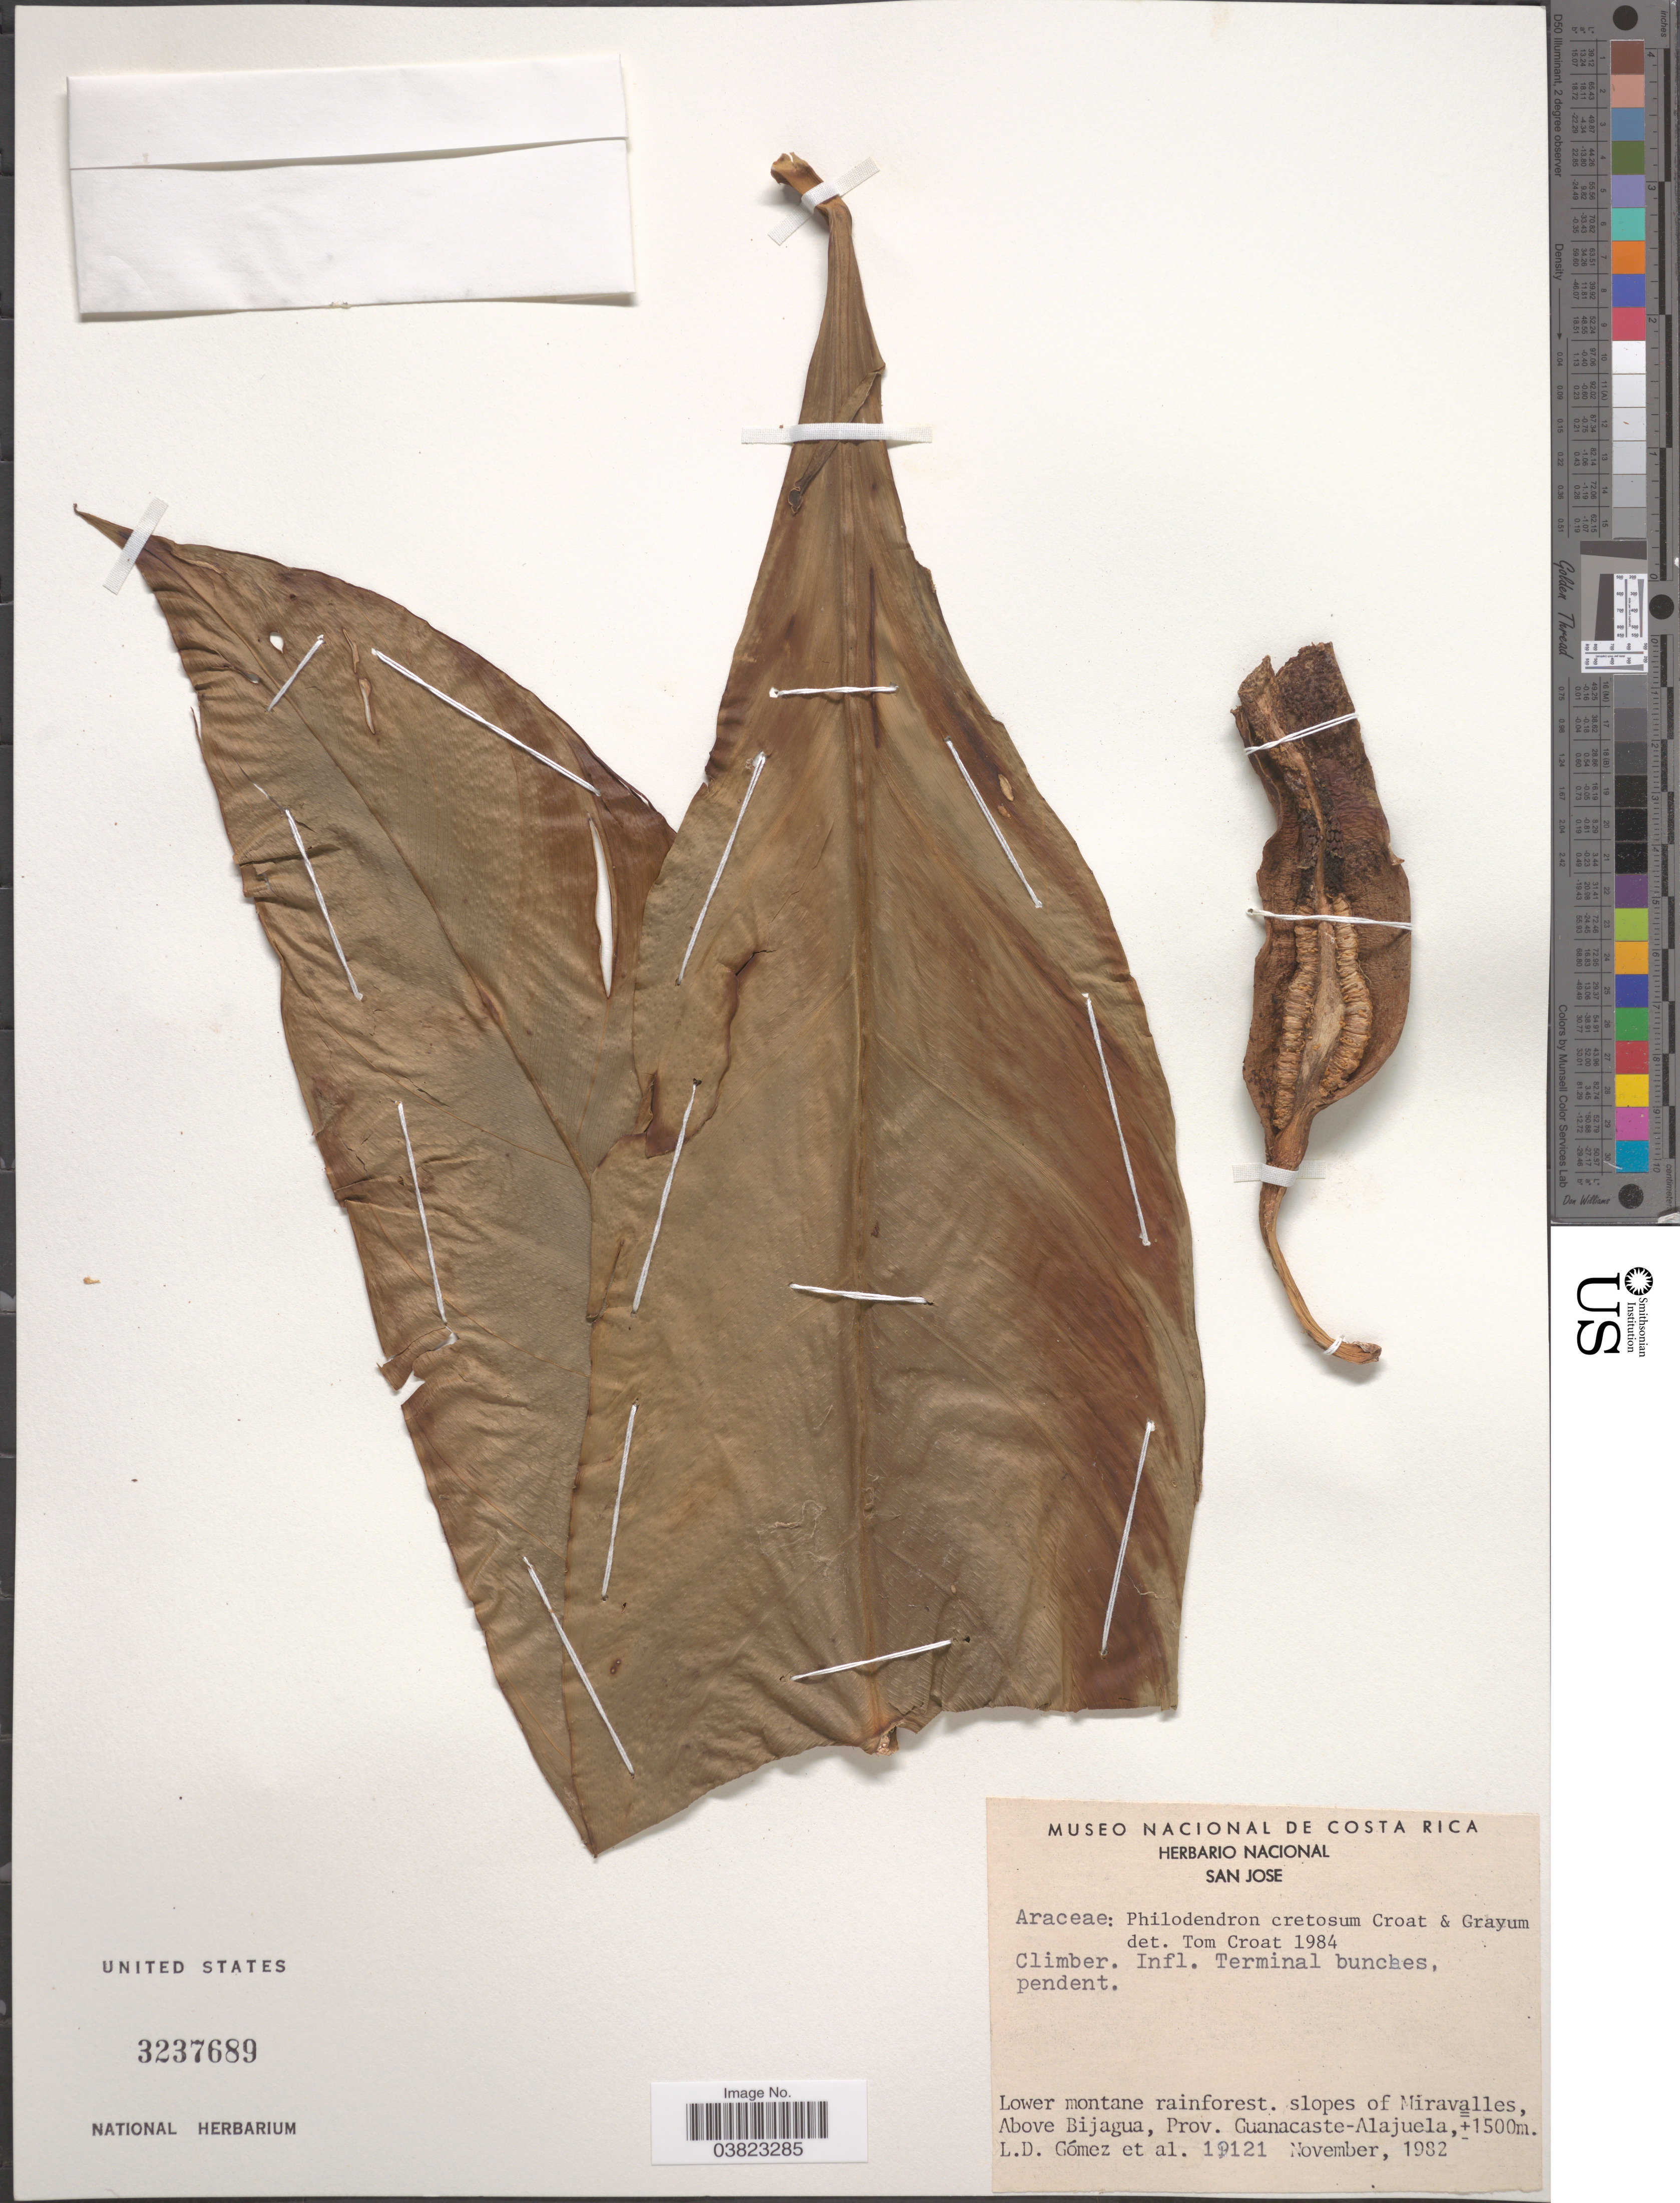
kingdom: Plantae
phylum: Tracheophyta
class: Liliopsida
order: Alismatales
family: Araceae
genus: Philodendron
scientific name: Philodendron cretosum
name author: Croat & Grayum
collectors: L. D. Gómez & et al.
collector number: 19121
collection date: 1982-11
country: Costa Rica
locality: Lower montane rainforest. Slopes of Miravalles, Above Bijagua, Prov. Guanacaste-Alajuela.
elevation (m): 1500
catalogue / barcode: US 3237689